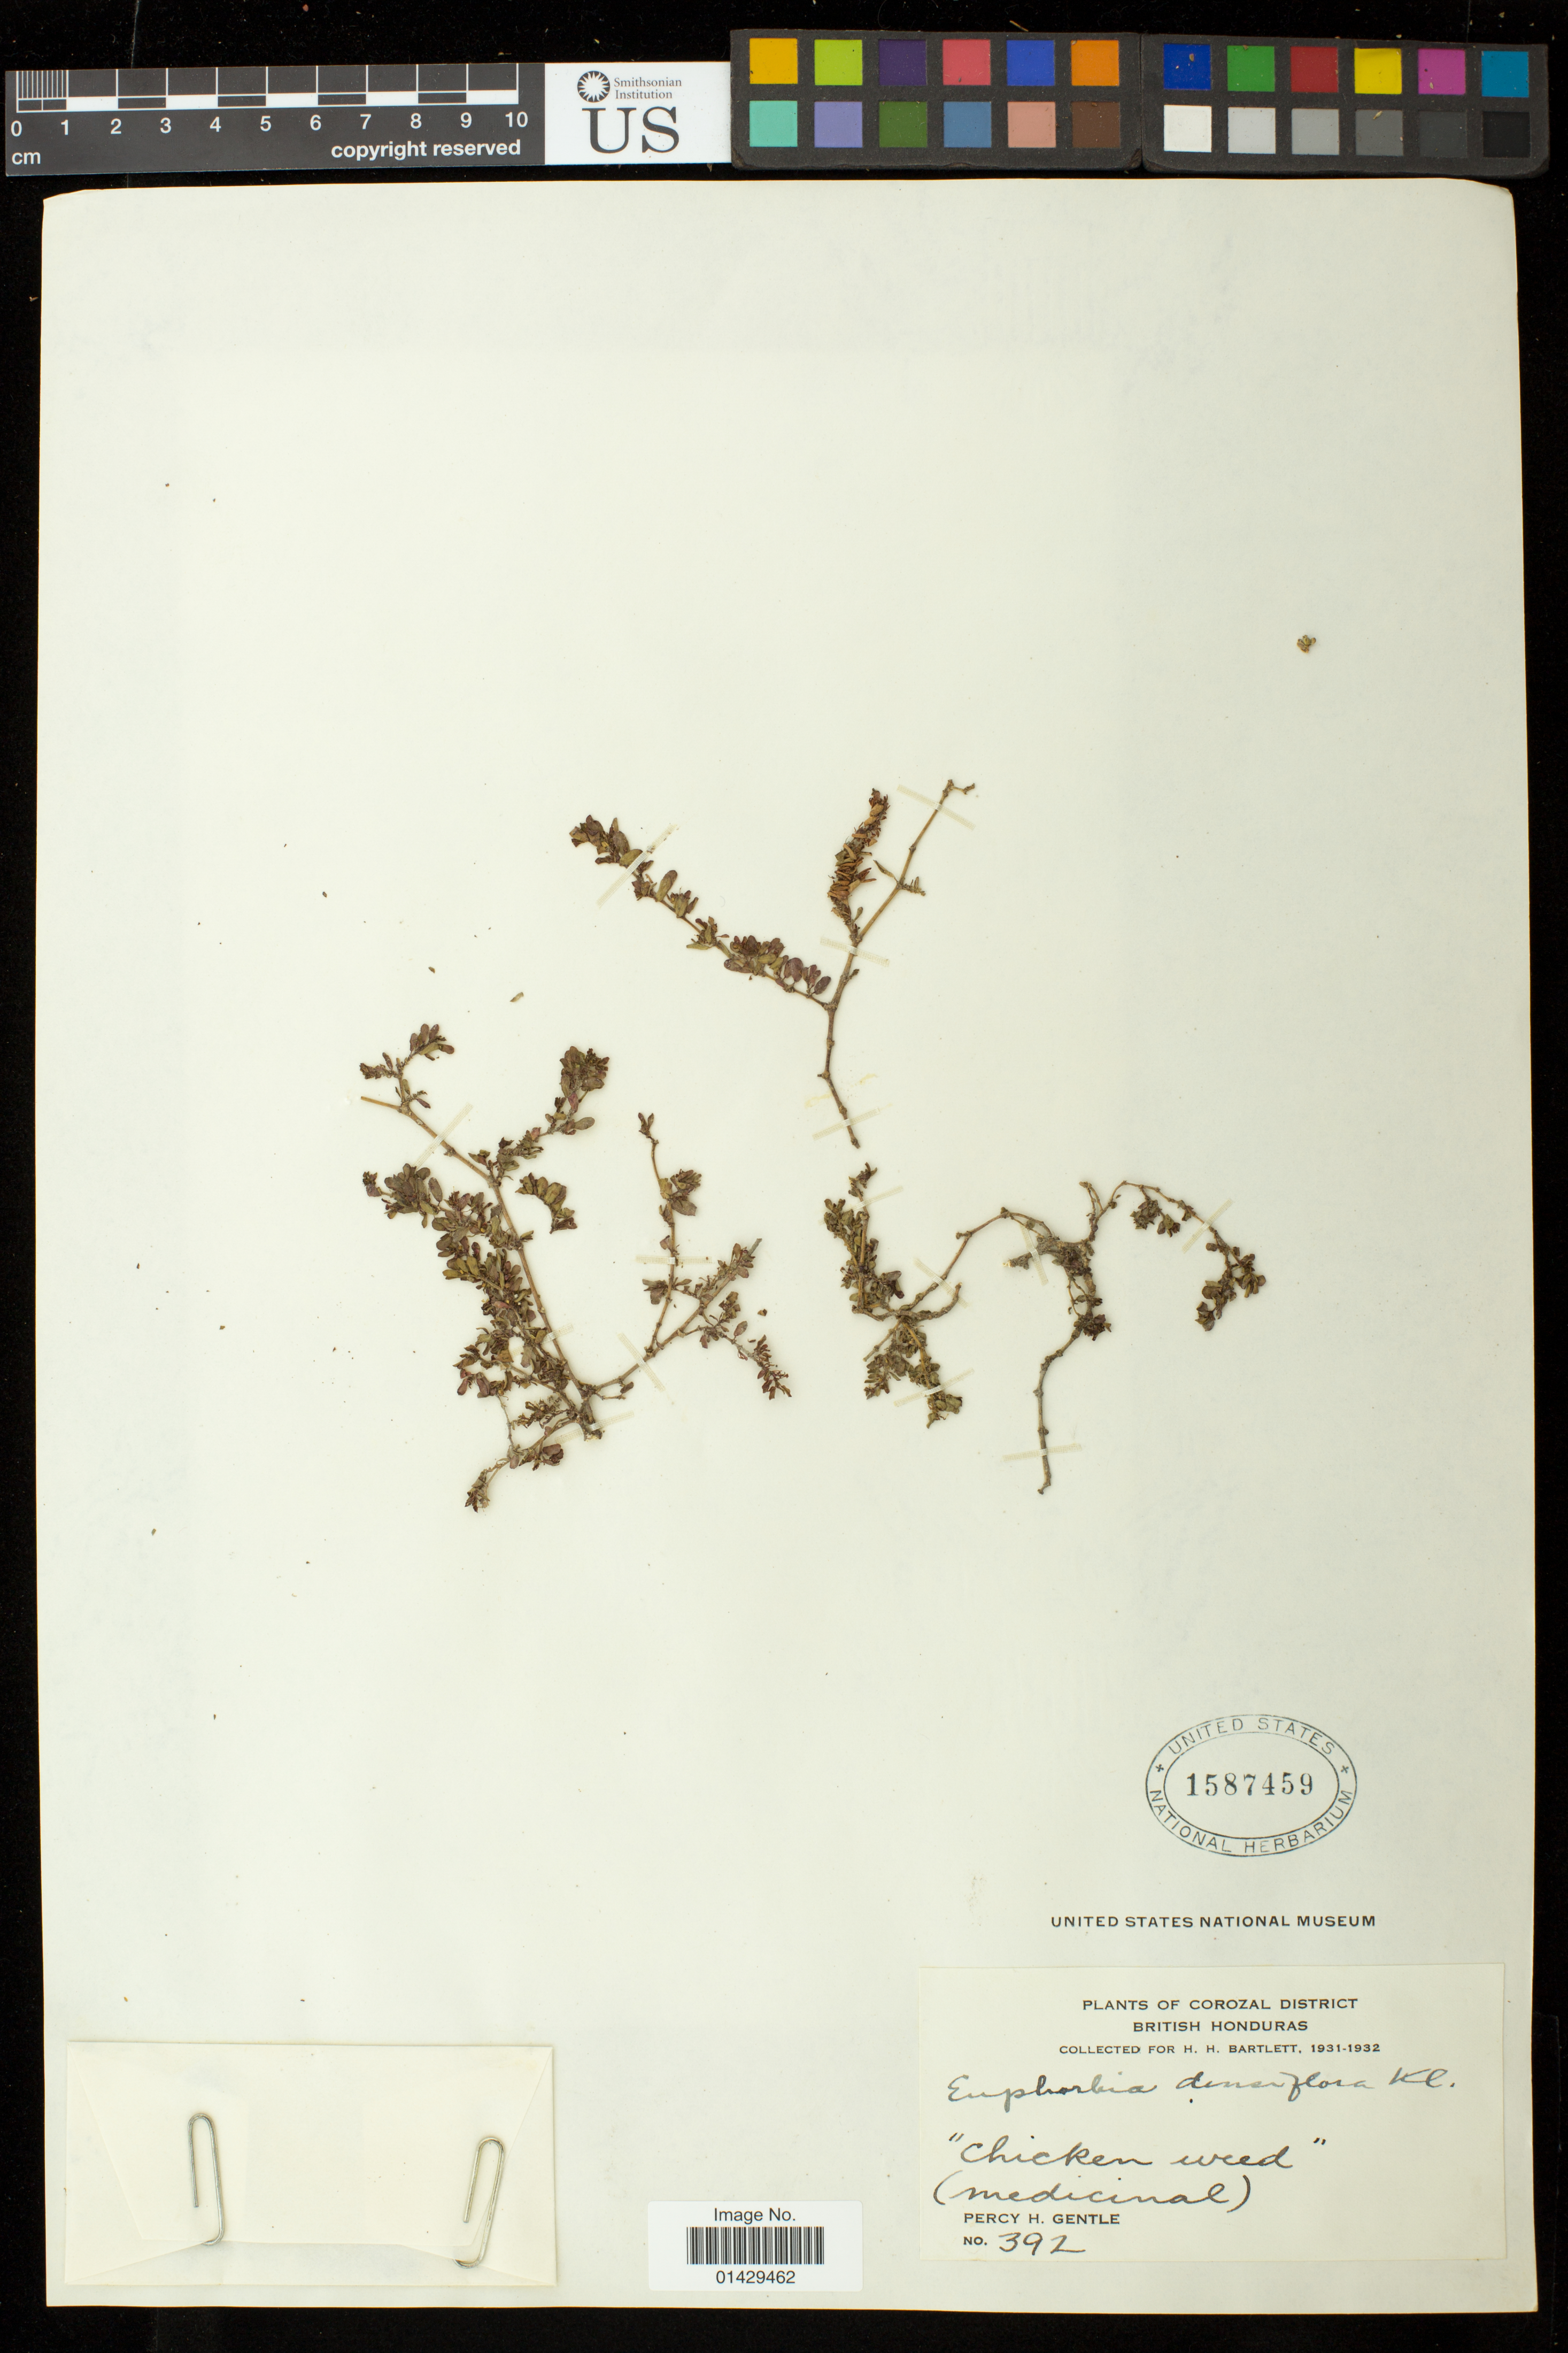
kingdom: Plantae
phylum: Tracheophyta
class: Magnoliopsida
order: Malpighiales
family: Euphorbiaceae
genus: Euphorbia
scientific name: Euphorbia densiflora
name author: (Klotzsch & Garcke) Klotzsch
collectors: P. H. Gentle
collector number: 392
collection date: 1931/1932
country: Belize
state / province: Corozal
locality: British Honduras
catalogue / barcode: US 1587459